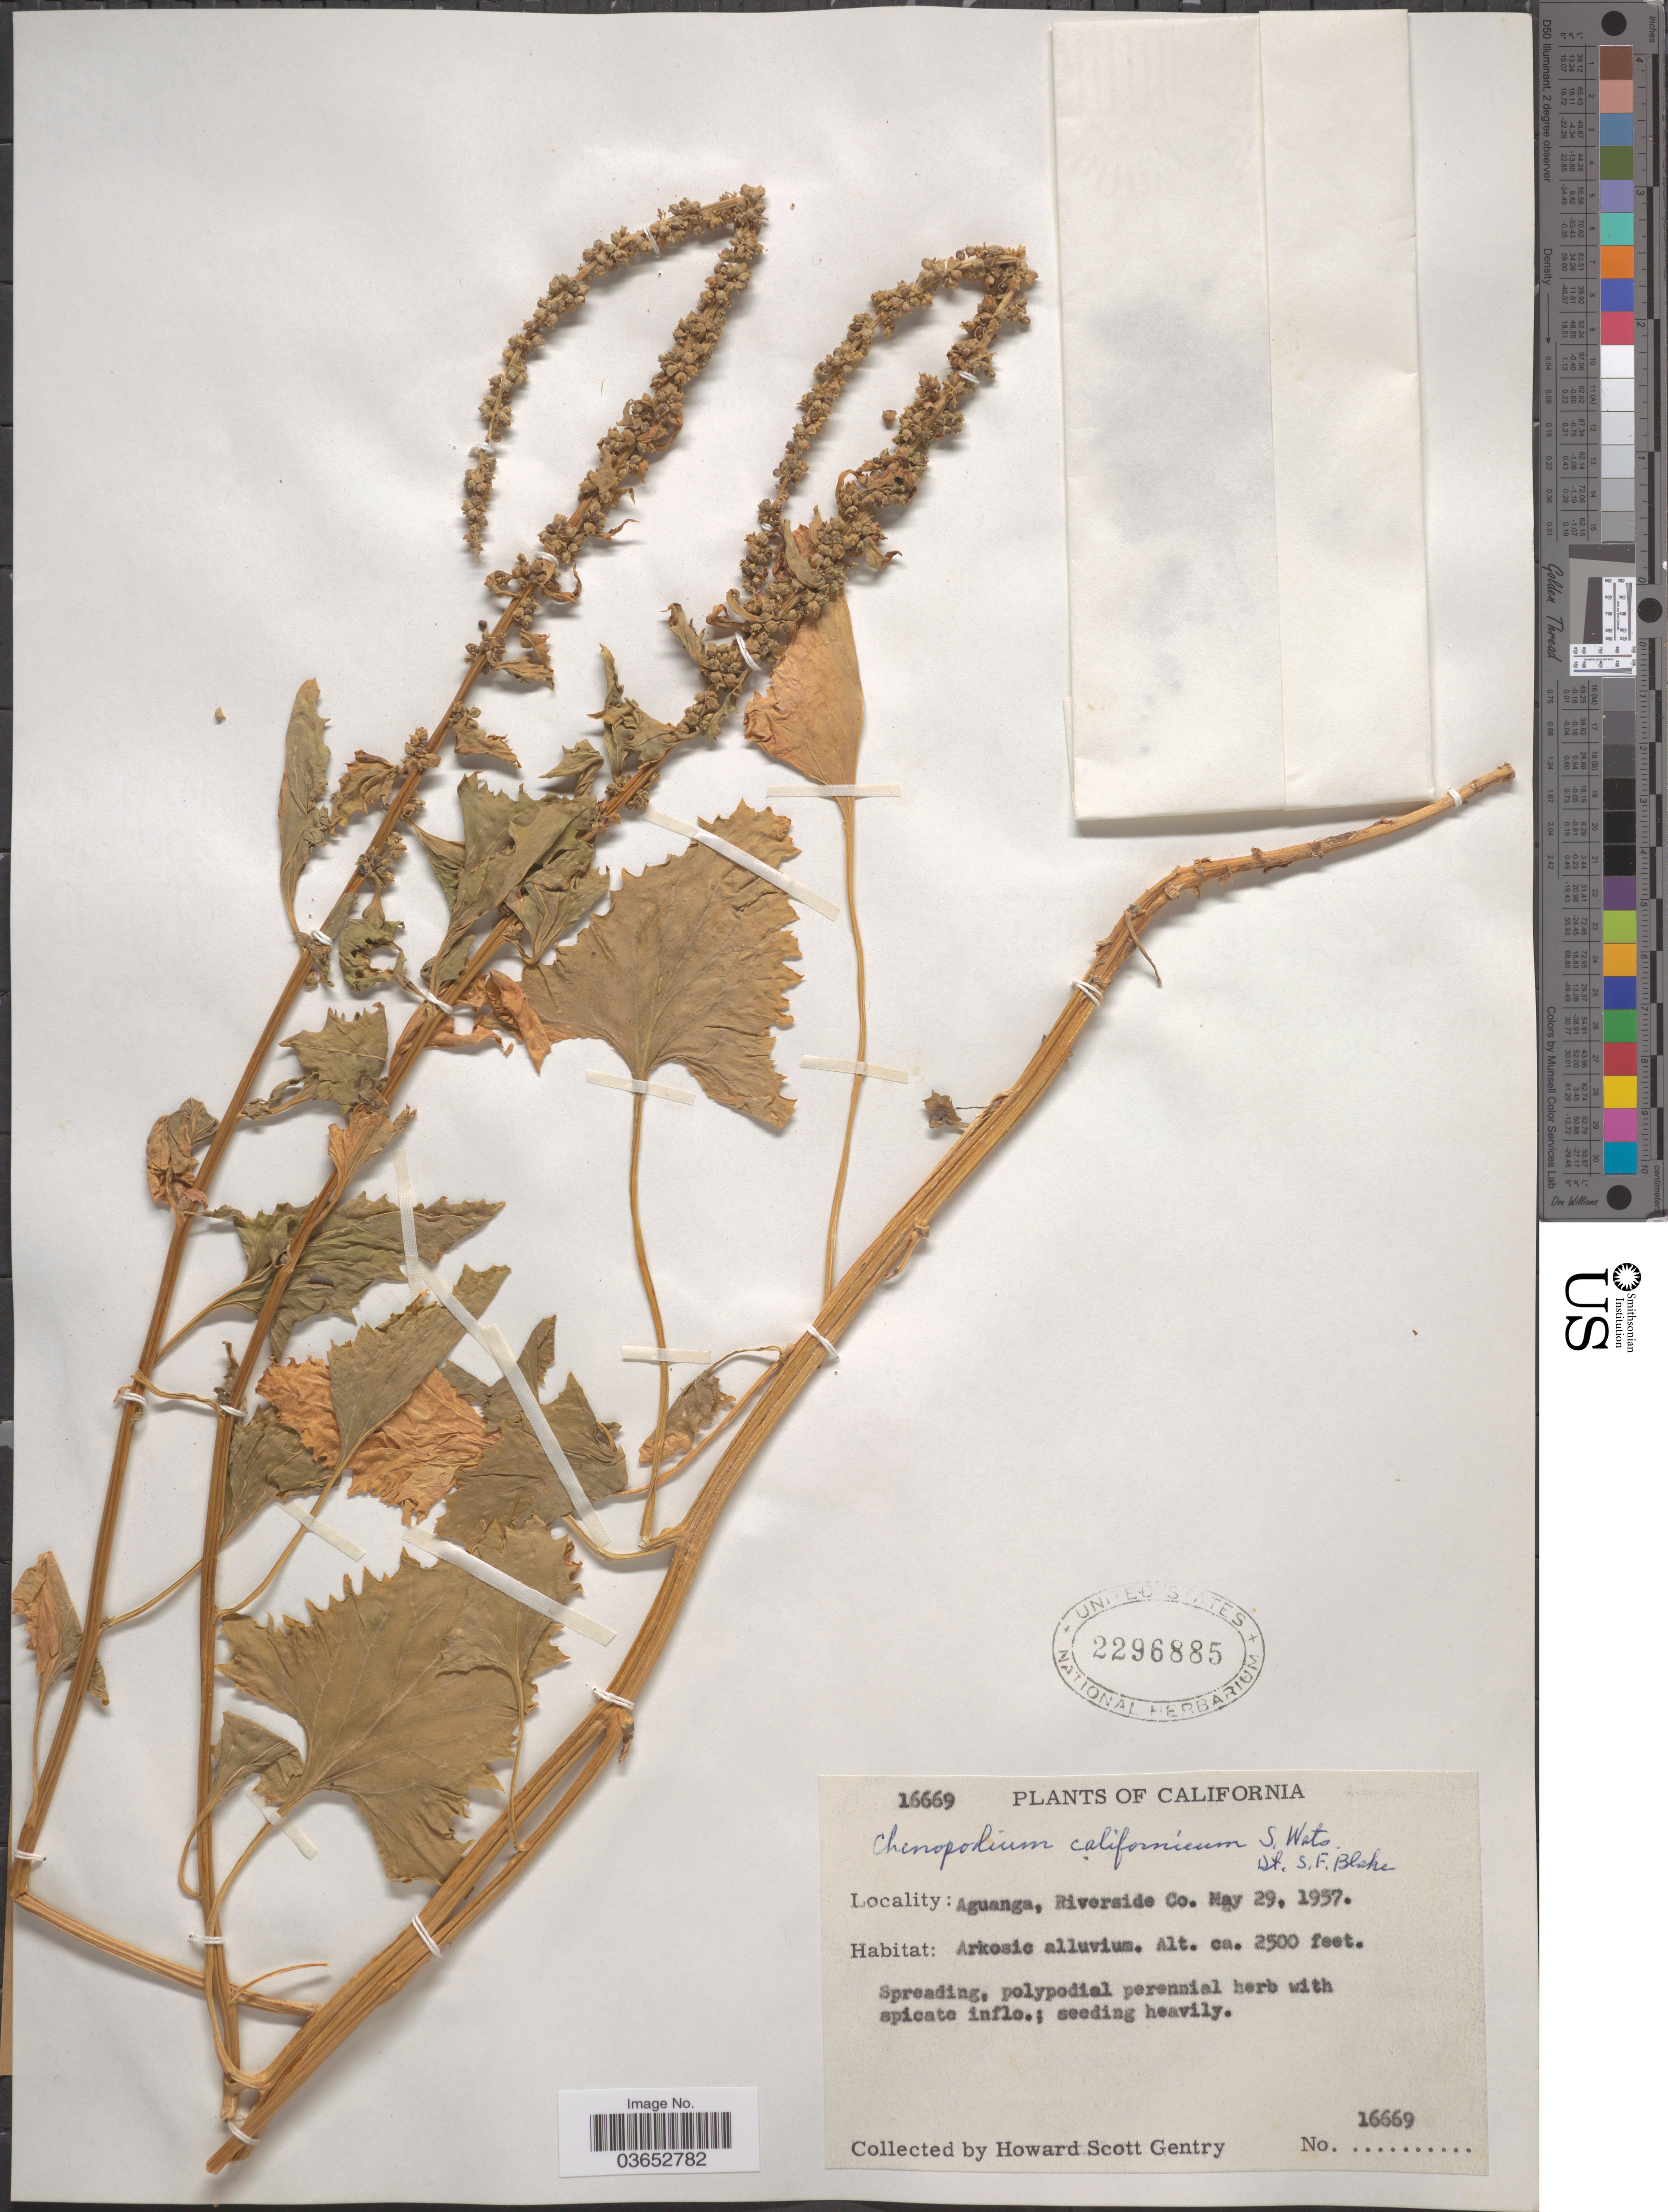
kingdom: Plantae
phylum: Tracheophyta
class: Magnoliopsida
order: Caryophyllales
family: Amaranthaceae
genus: Chenopodium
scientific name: Chenopodium californicum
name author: S. Watson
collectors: H. S. Gentry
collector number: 16669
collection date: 1957-05-29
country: United States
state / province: California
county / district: Riverside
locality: Aguanga, Riverside Co.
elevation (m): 762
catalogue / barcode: US 2296885